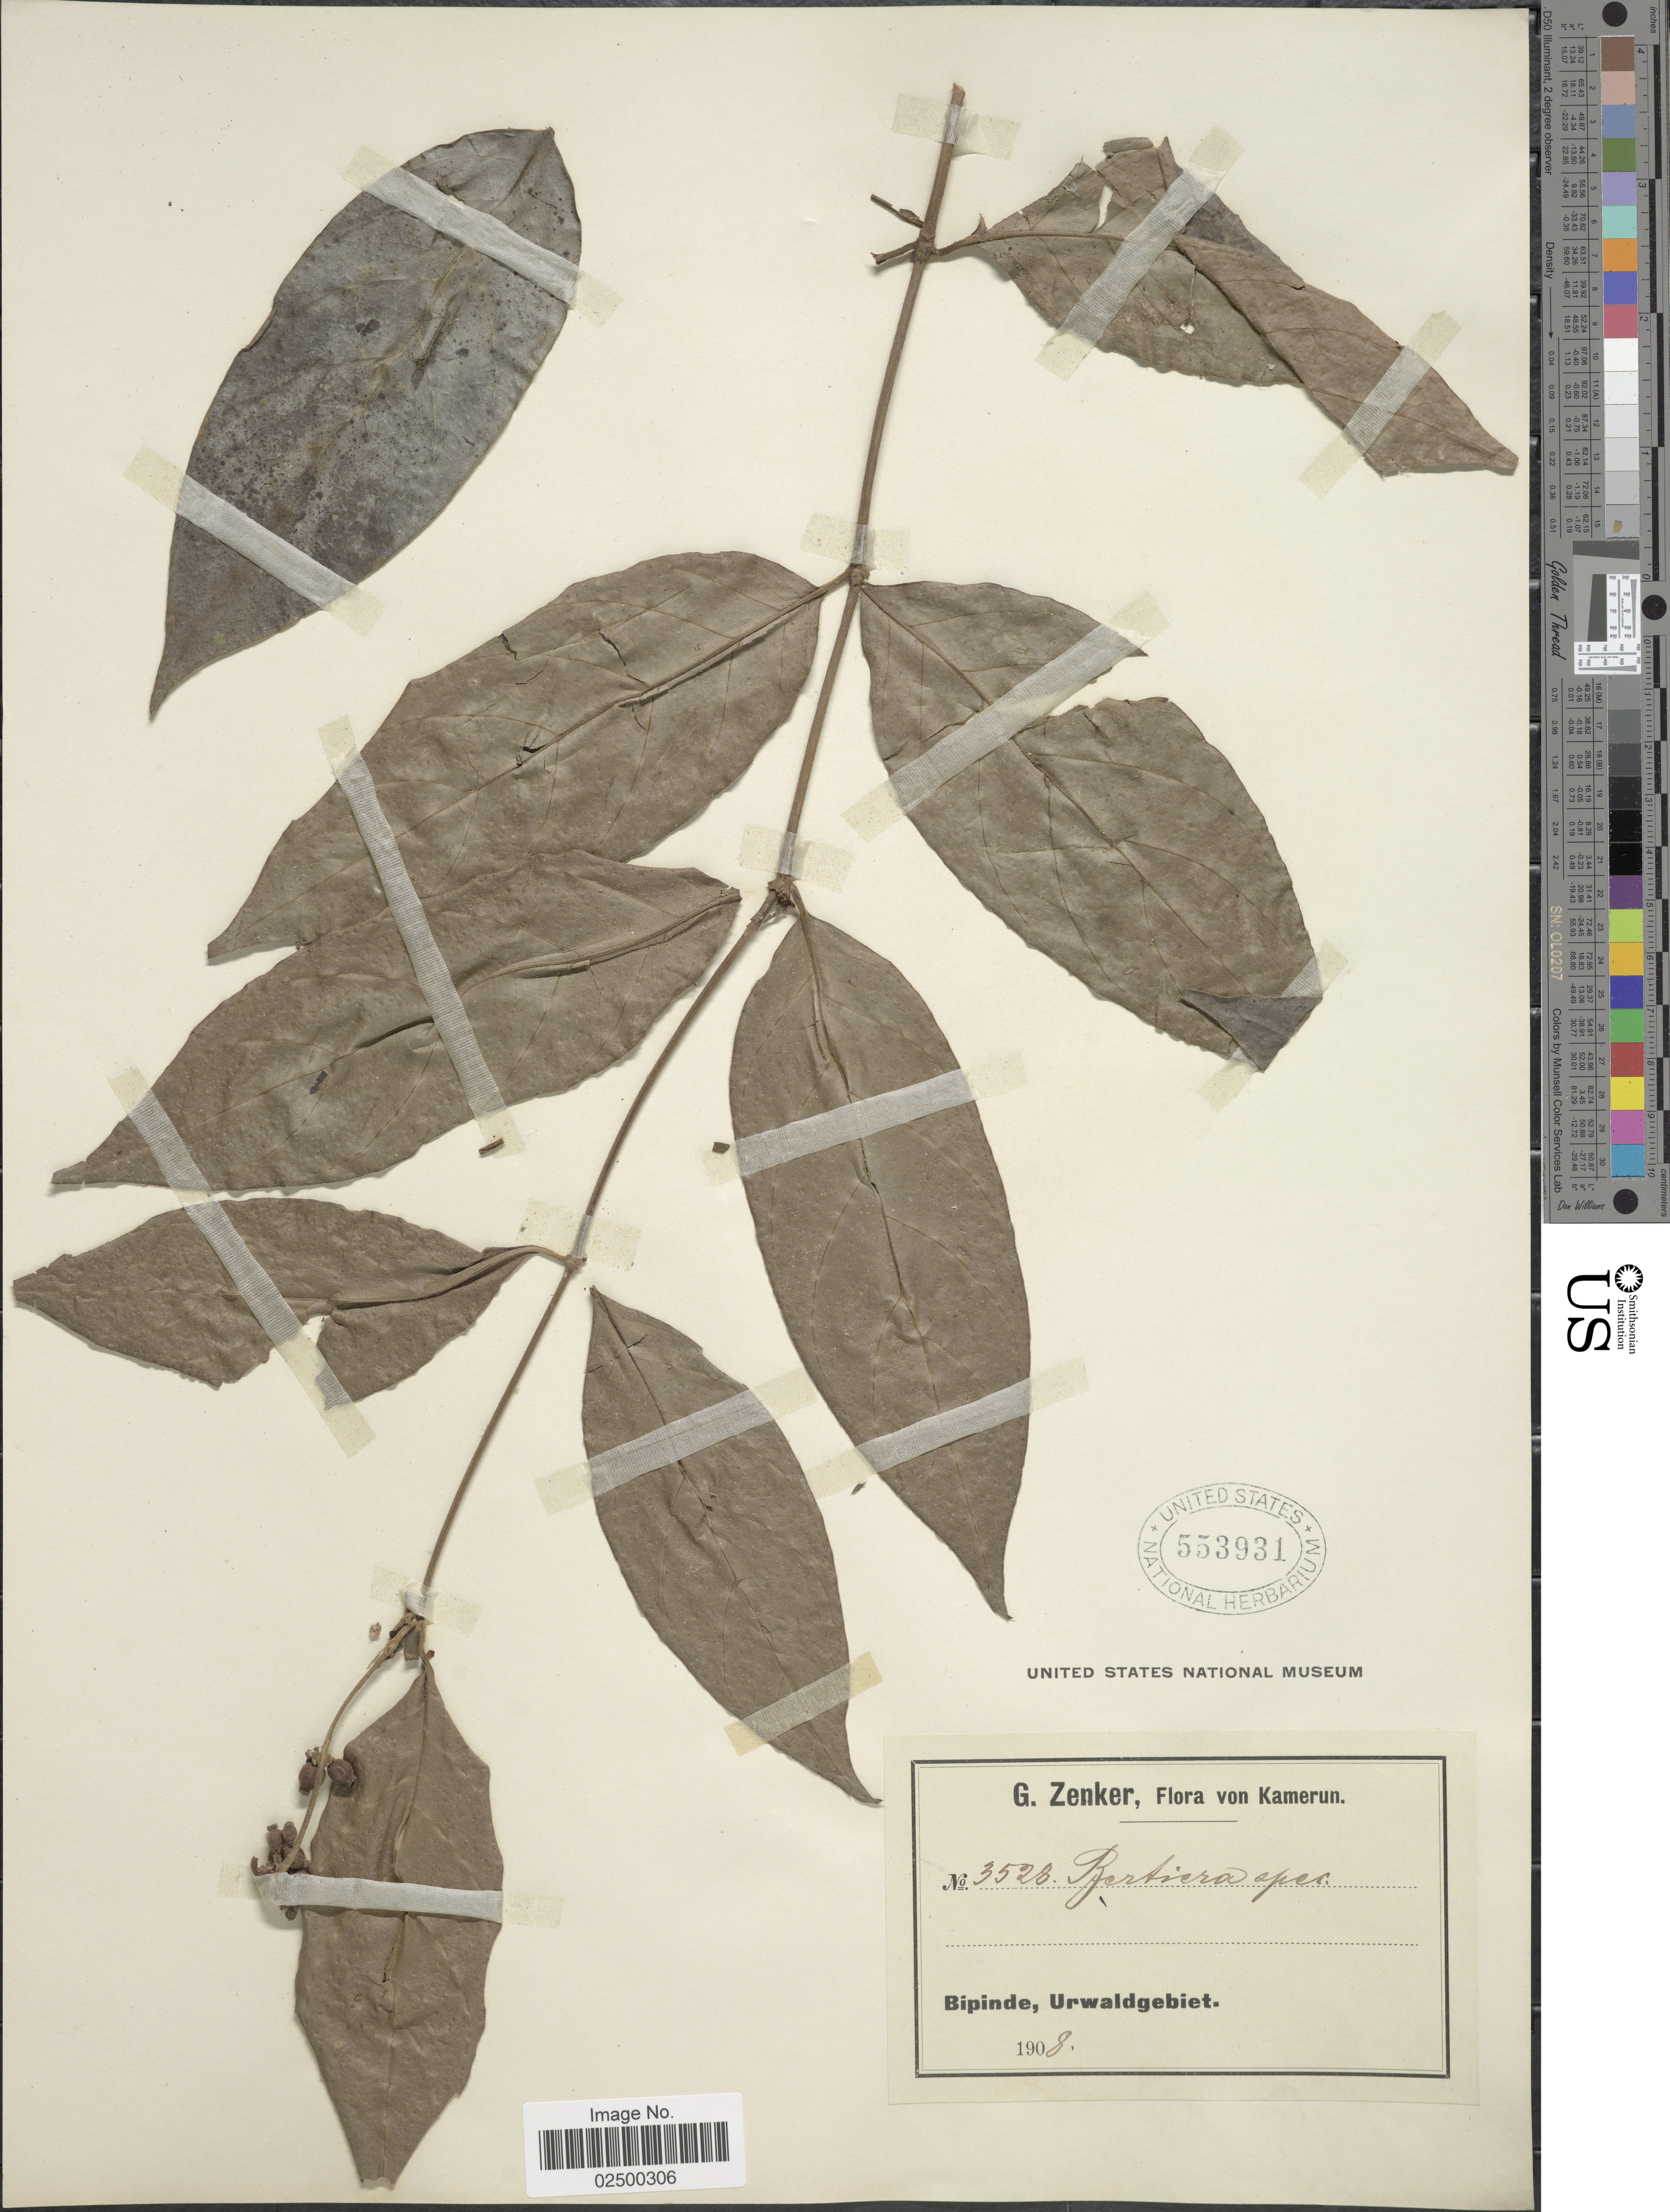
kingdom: Plantae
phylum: Tracheophyta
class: Magnoliopsida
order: Gentianales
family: Rubiaceae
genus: Bertiera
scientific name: Bertiera sp.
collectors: G. A. Zenker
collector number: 3528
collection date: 1908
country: Cameroon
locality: Kamerun, Bipinde, Urwaldgebiet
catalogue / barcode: US 553931